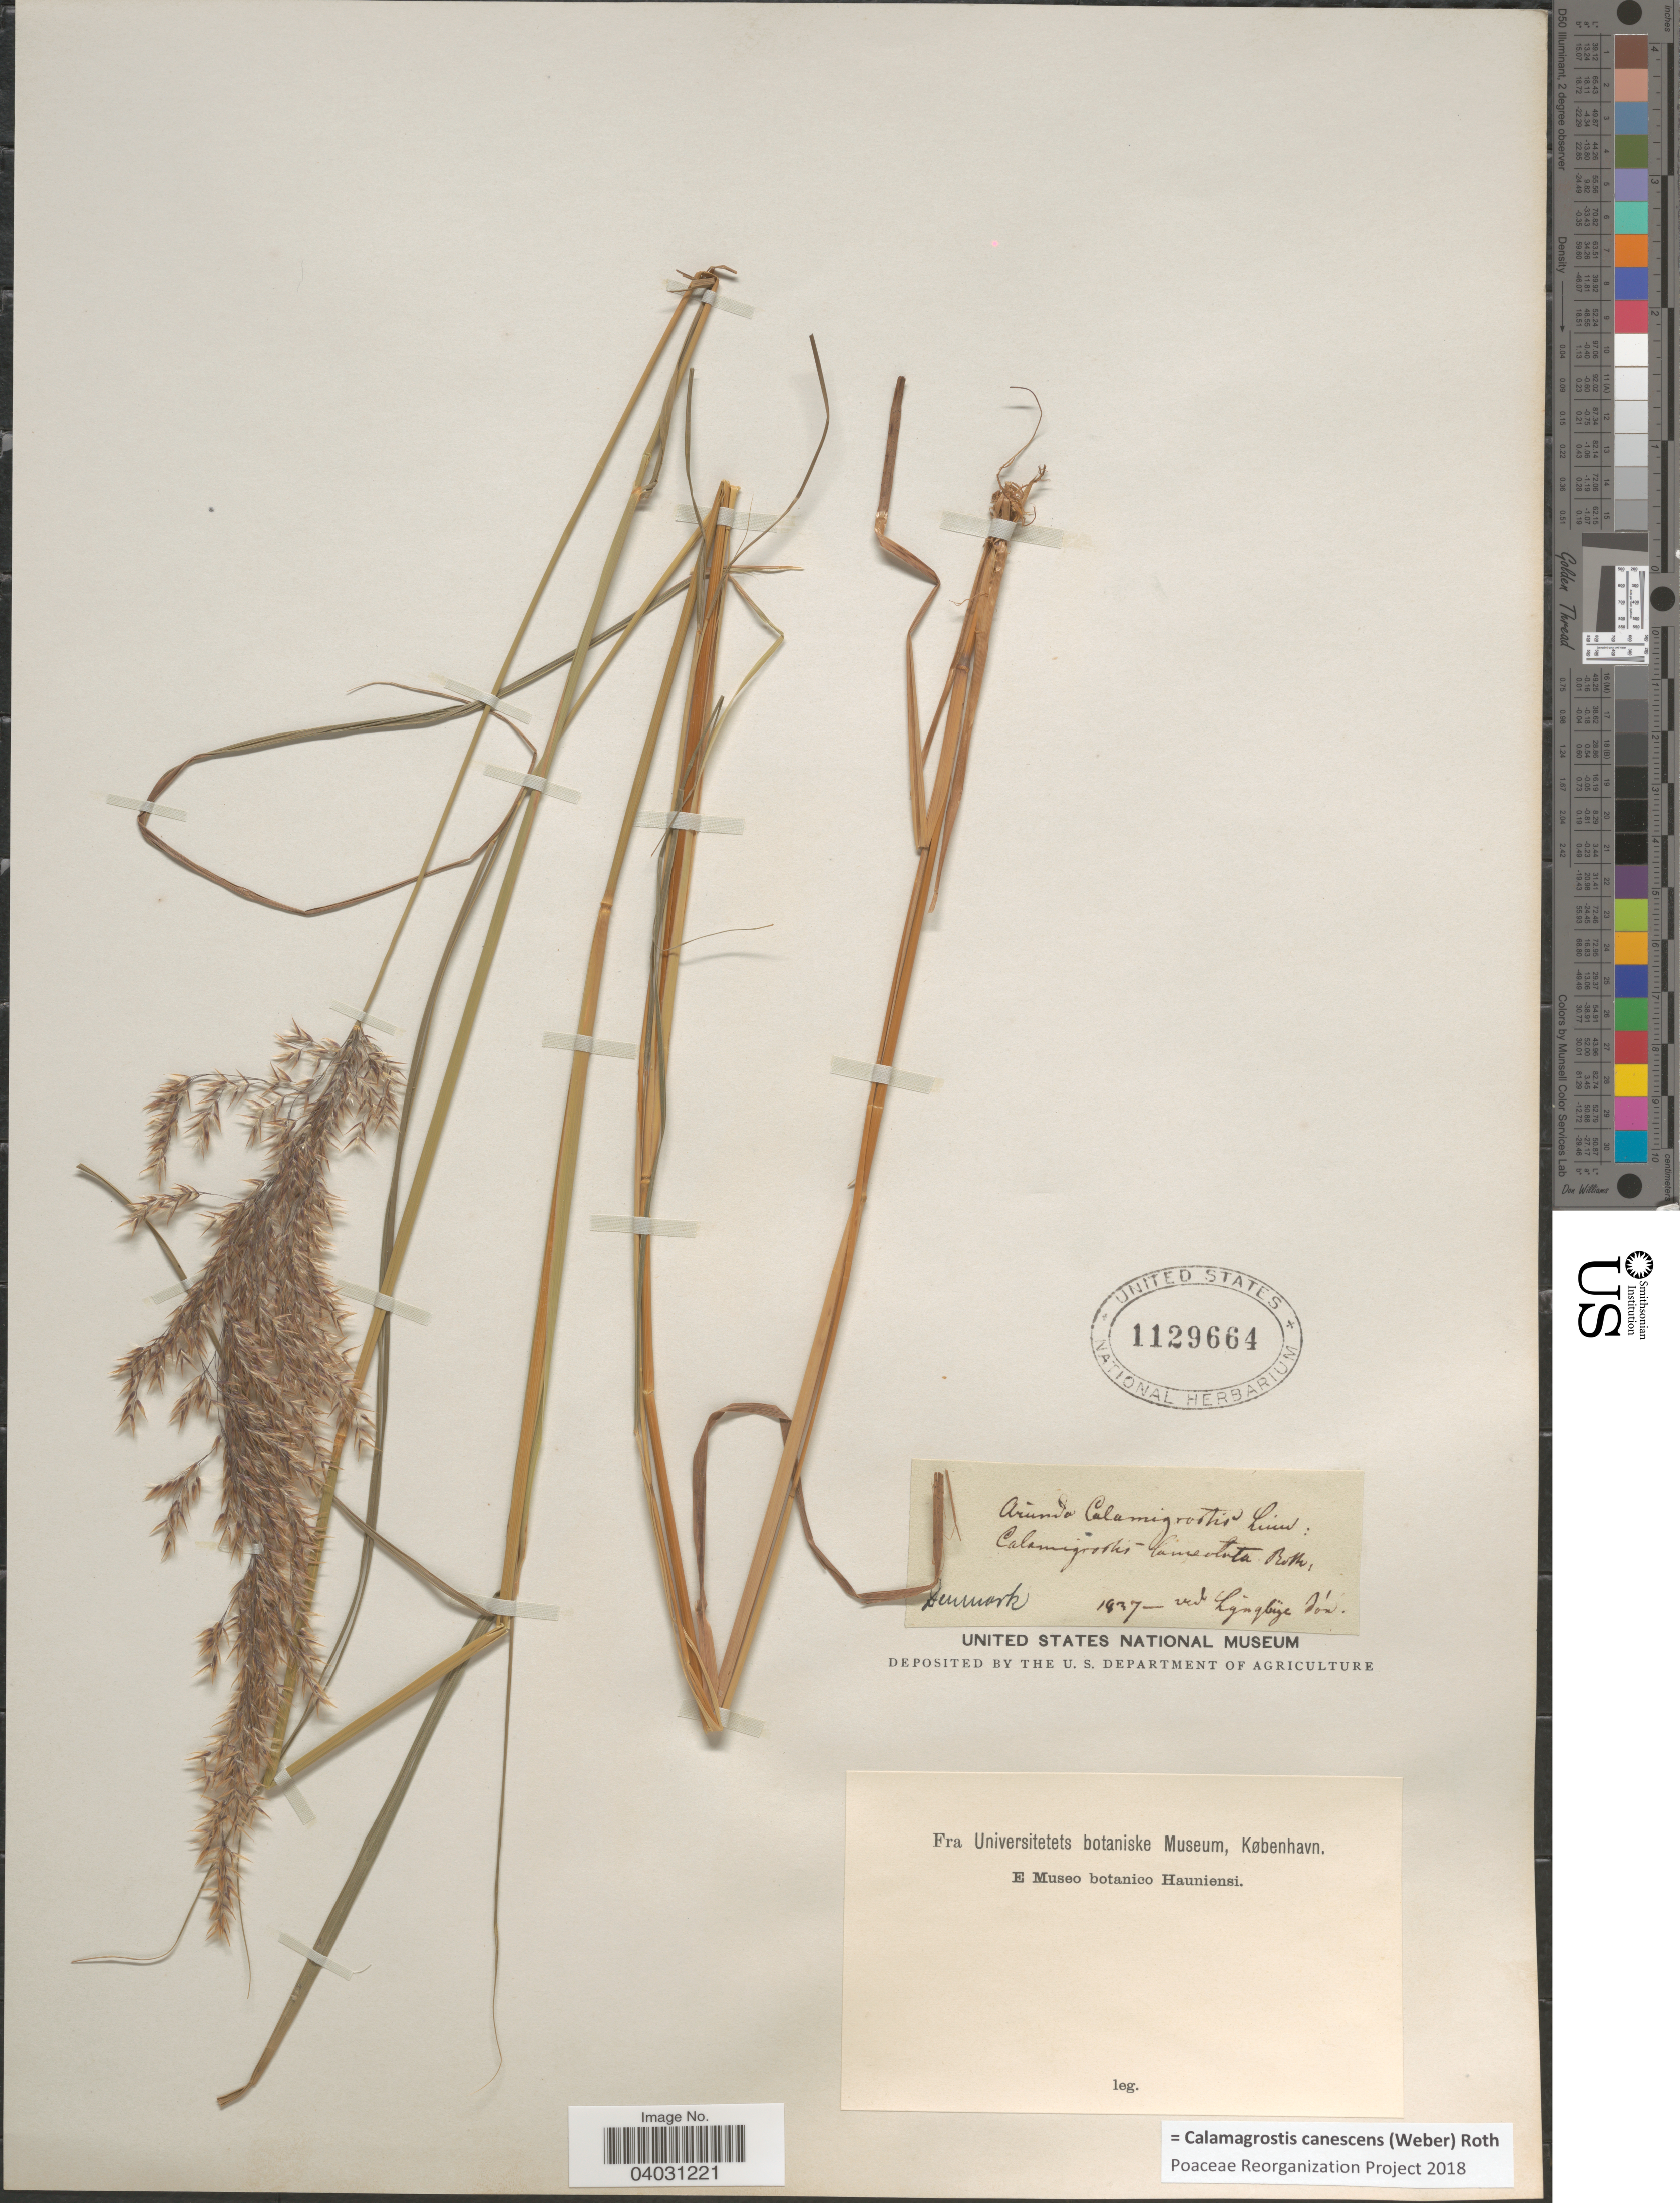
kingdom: Plantae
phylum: Tracheophyta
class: Liliopsida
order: Poales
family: Poaceae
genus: Calamagrostis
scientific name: Calamagrostis canescens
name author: (G.H. Weber) Roth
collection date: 1837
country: Denmark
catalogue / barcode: US 1129664